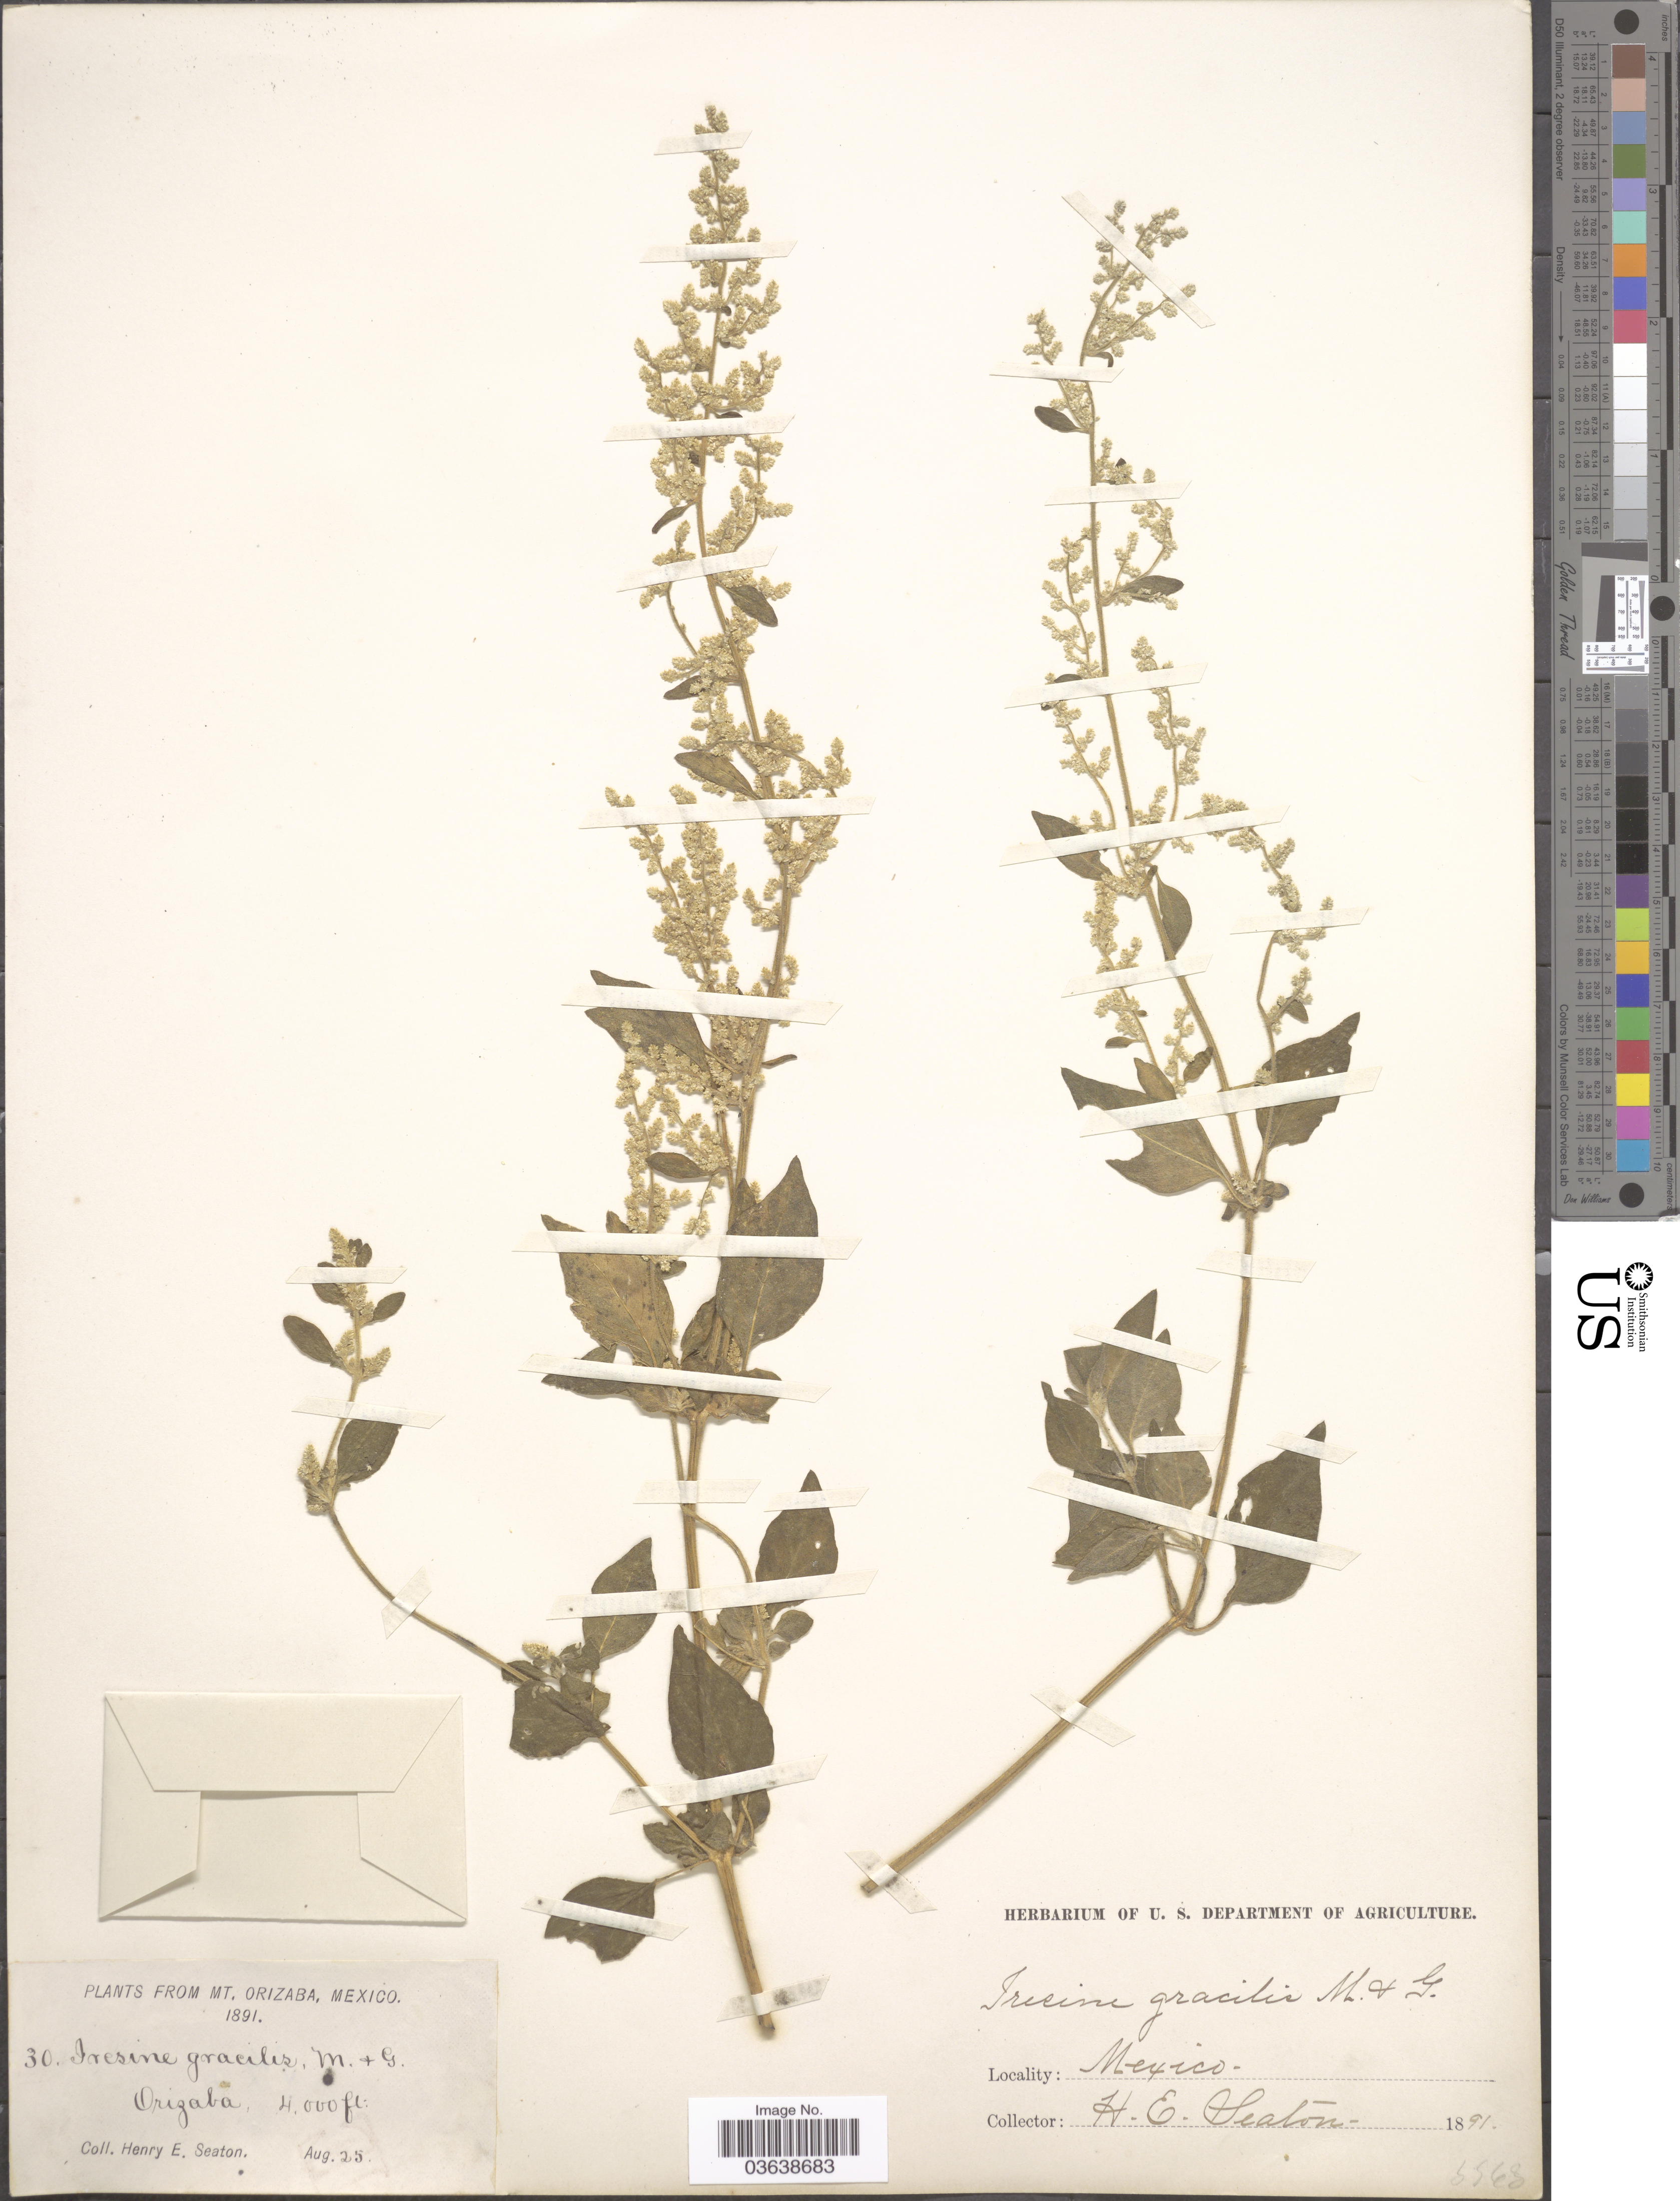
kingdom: Plantae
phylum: Tracheophyta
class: Magnoliopsida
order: Caryophyllales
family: Amaranthaceae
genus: Iresine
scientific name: Iresine celosia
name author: L.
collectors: H. E. Seaton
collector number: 30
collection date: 1891-08-25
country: Mexico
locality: Orizaba. Mt. Orizaba.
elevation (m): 1219